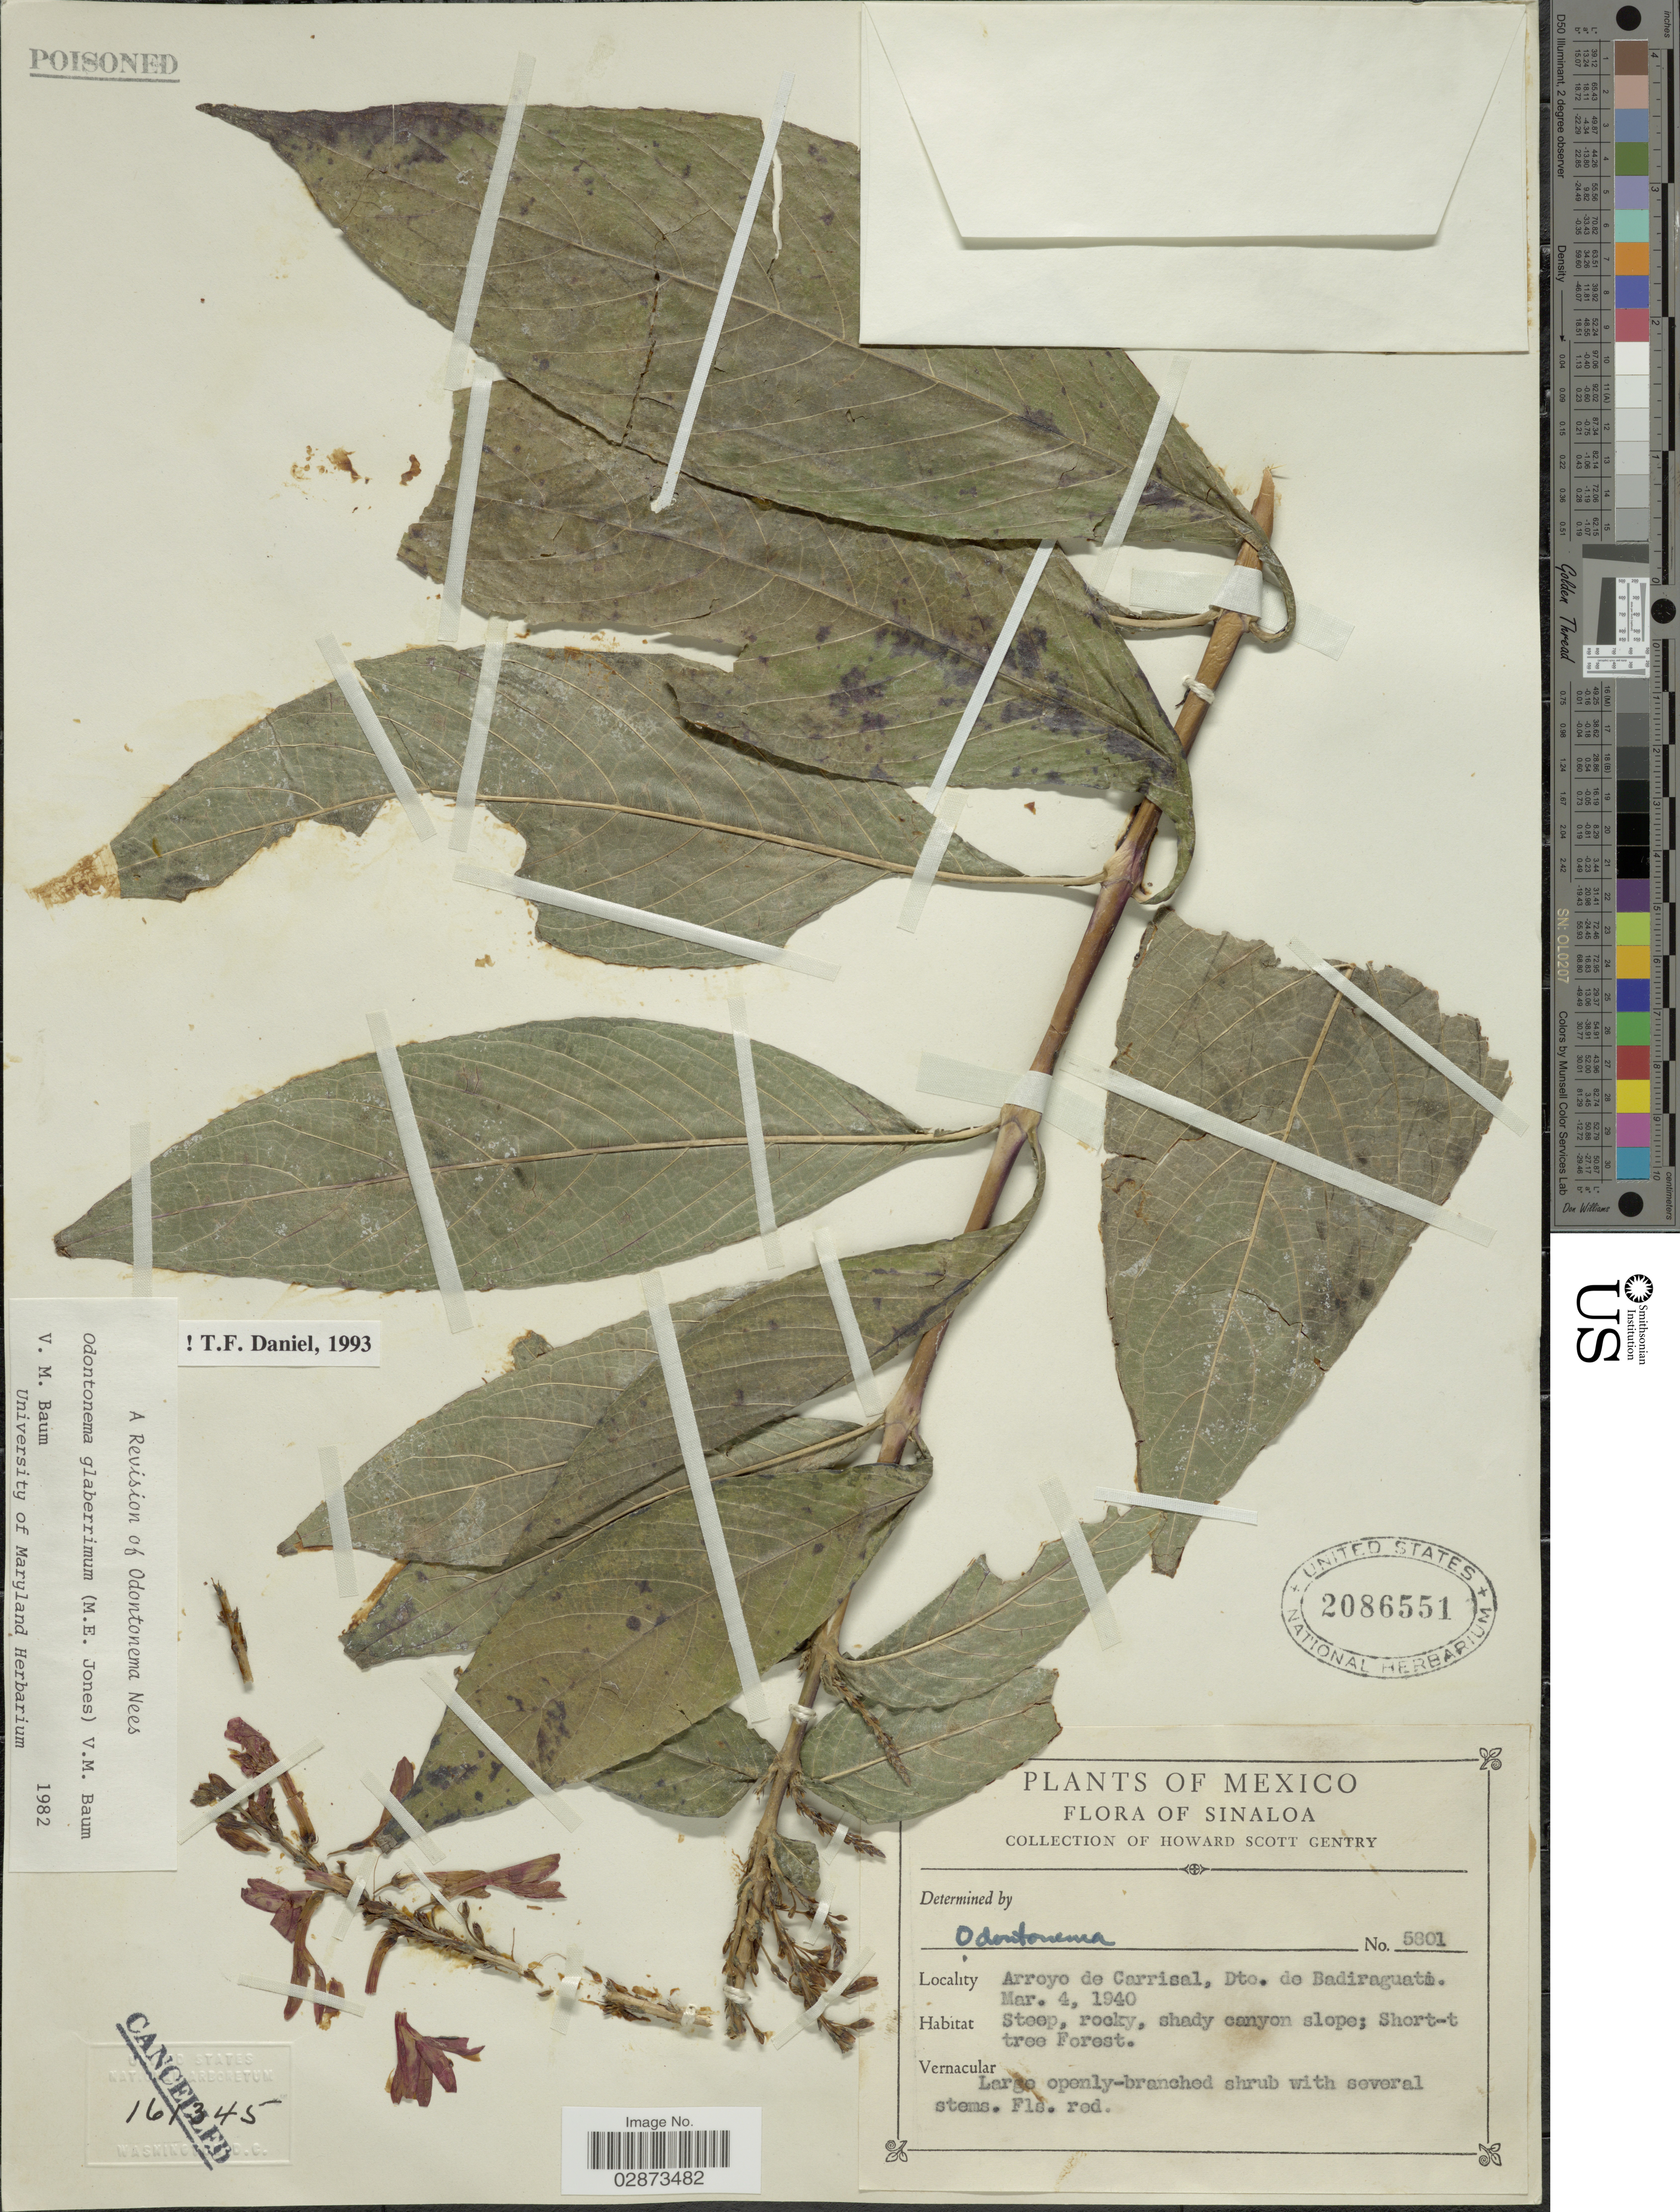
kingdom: Plantae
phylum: Tracheophyta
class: Magnoliopsida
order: Lamiales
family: Acanthaceae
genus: Odontonema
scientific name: Odontonema glaberrimum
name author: (M.E. Jones) V.M. Baum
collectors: H. S. Gentry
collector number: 5801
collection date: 1940-03-04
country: Mexico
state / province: Sinaloa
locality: Arroyo de Carrisal, Dto. do Badiraguato.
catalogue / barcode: US 2086551